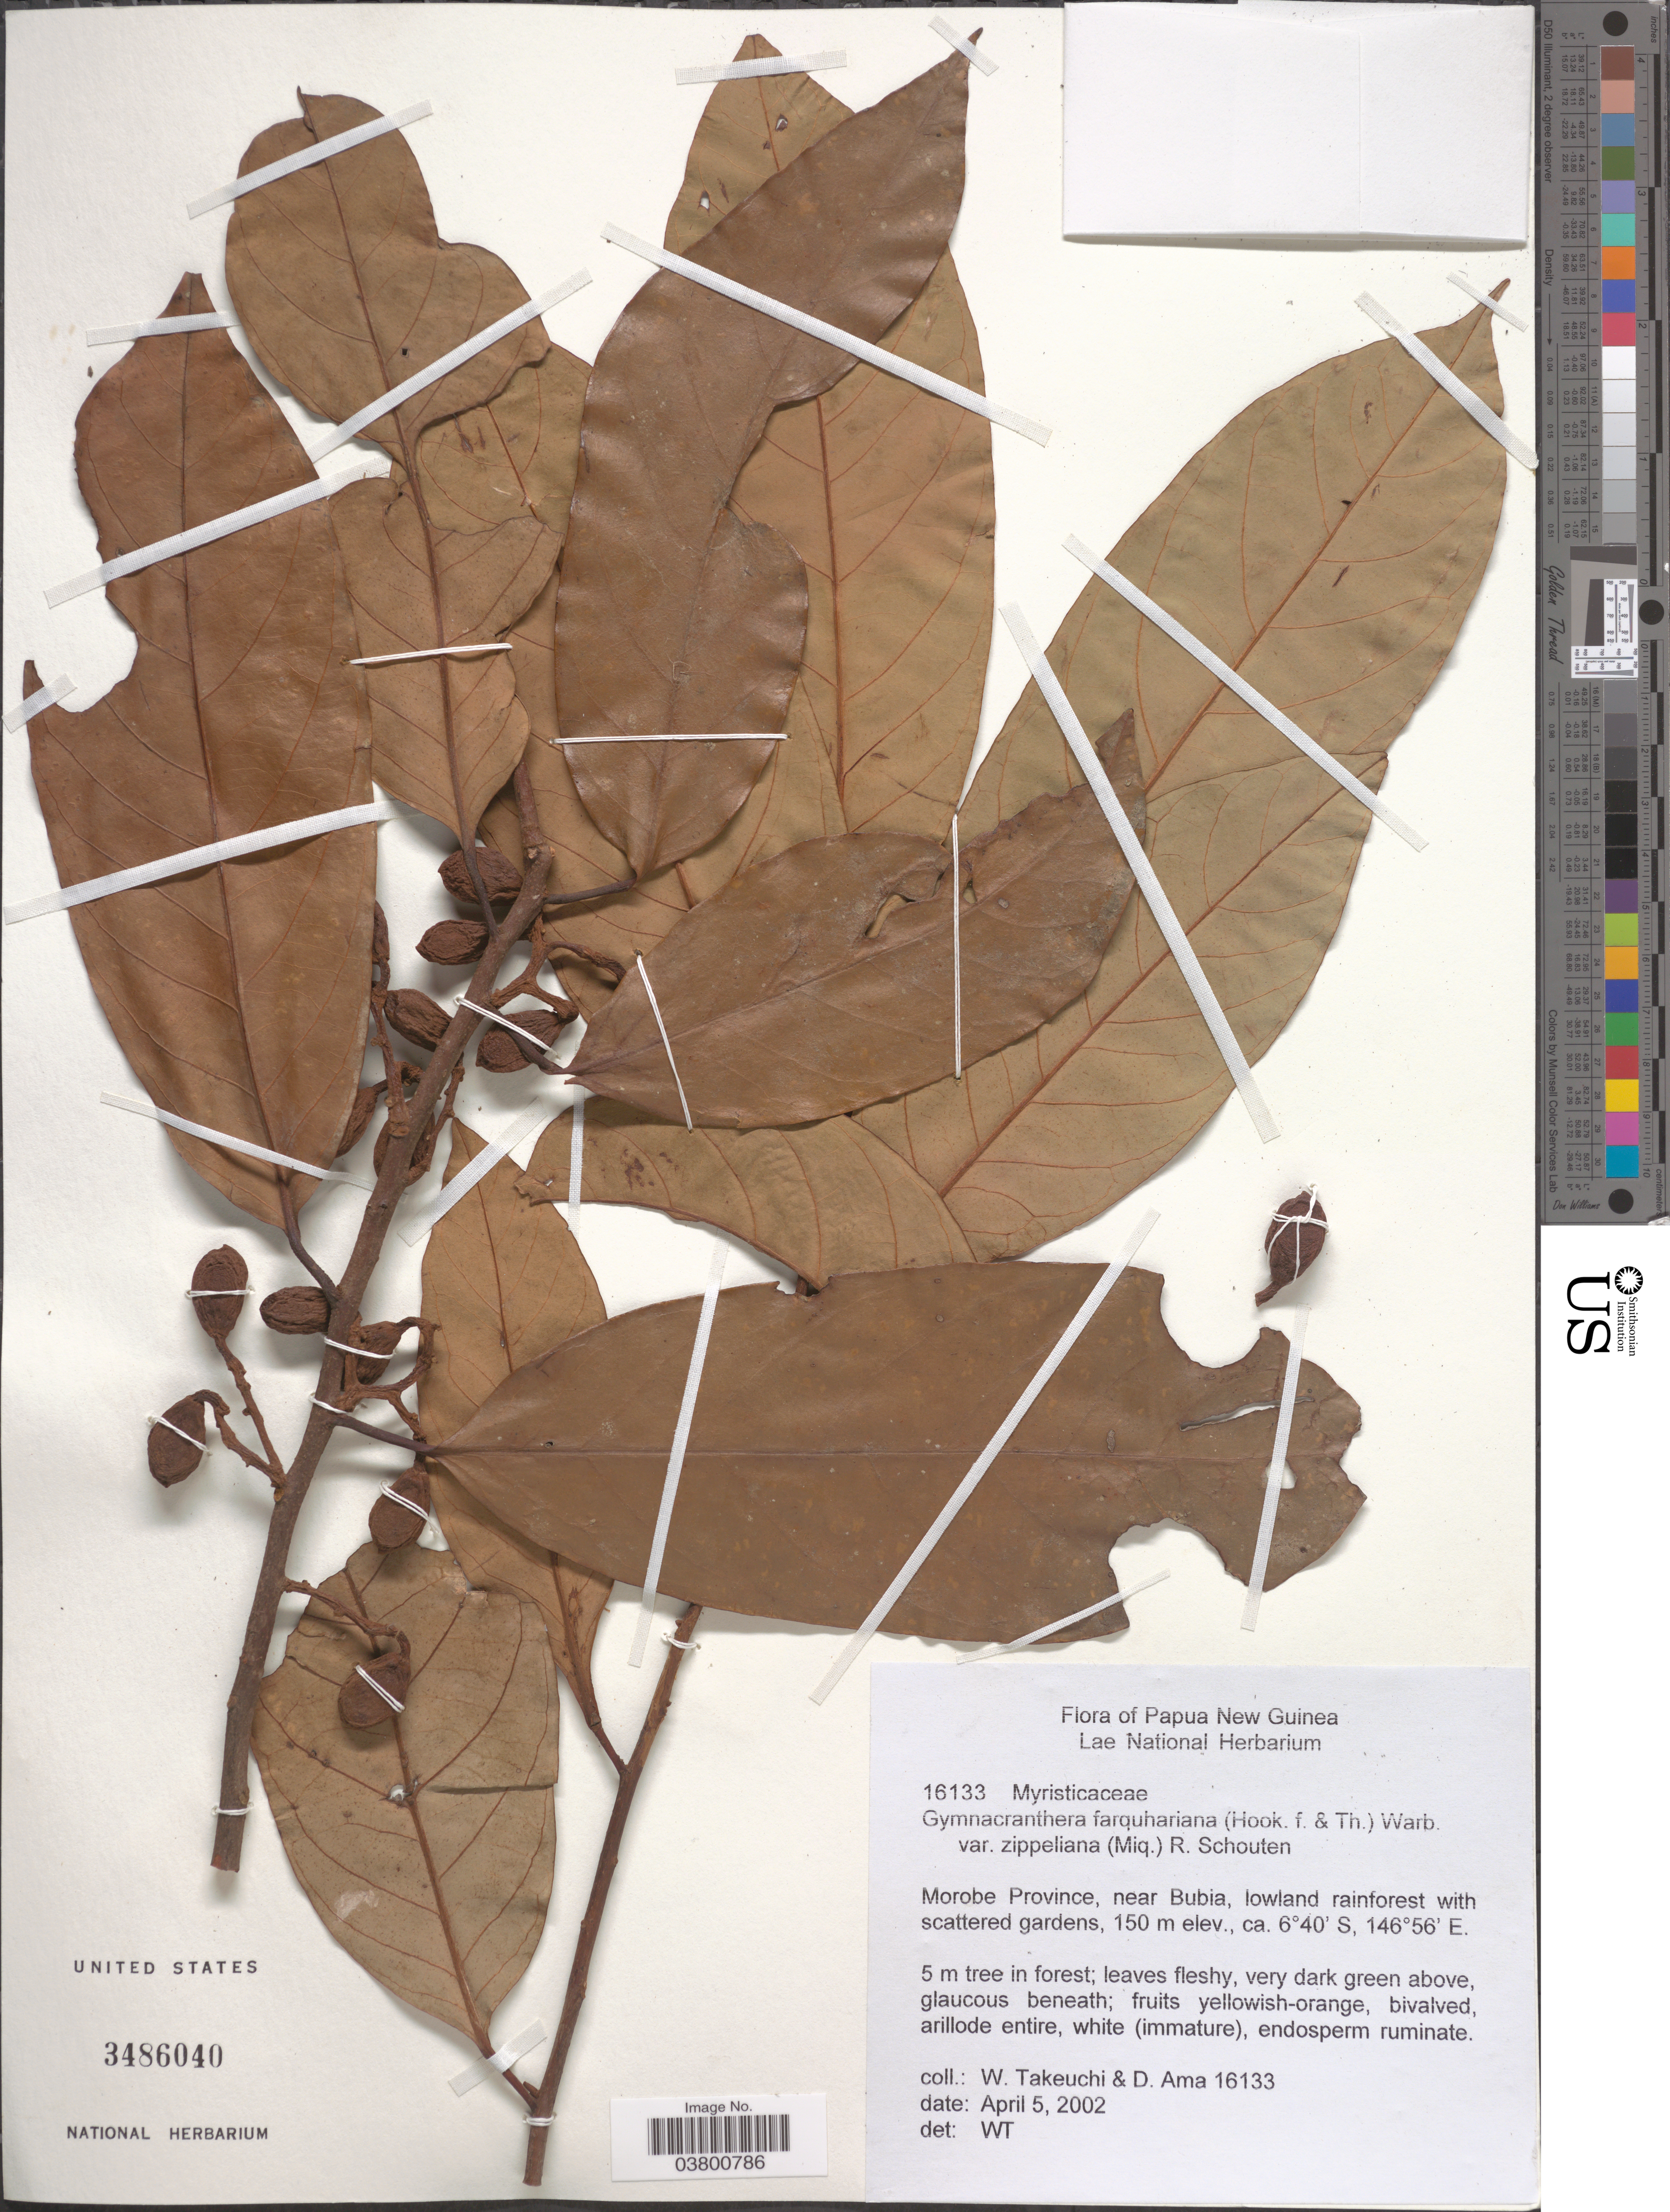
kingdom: Plantae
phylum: Tracheophyta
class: Magnoliopsida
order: Magnoliales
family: Myristicaceae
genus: Gymnacranthera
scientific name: Gymnacranthera farquhariana var. zippeliana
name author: (Miq.) R.T.A. Schouten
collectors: W. Takeuchi & D. Ama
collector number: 16133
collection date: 2002-04-05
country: Papua New Guinea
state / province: Morobe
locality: Near Bubia.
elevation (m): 150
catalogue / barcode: US 3486040